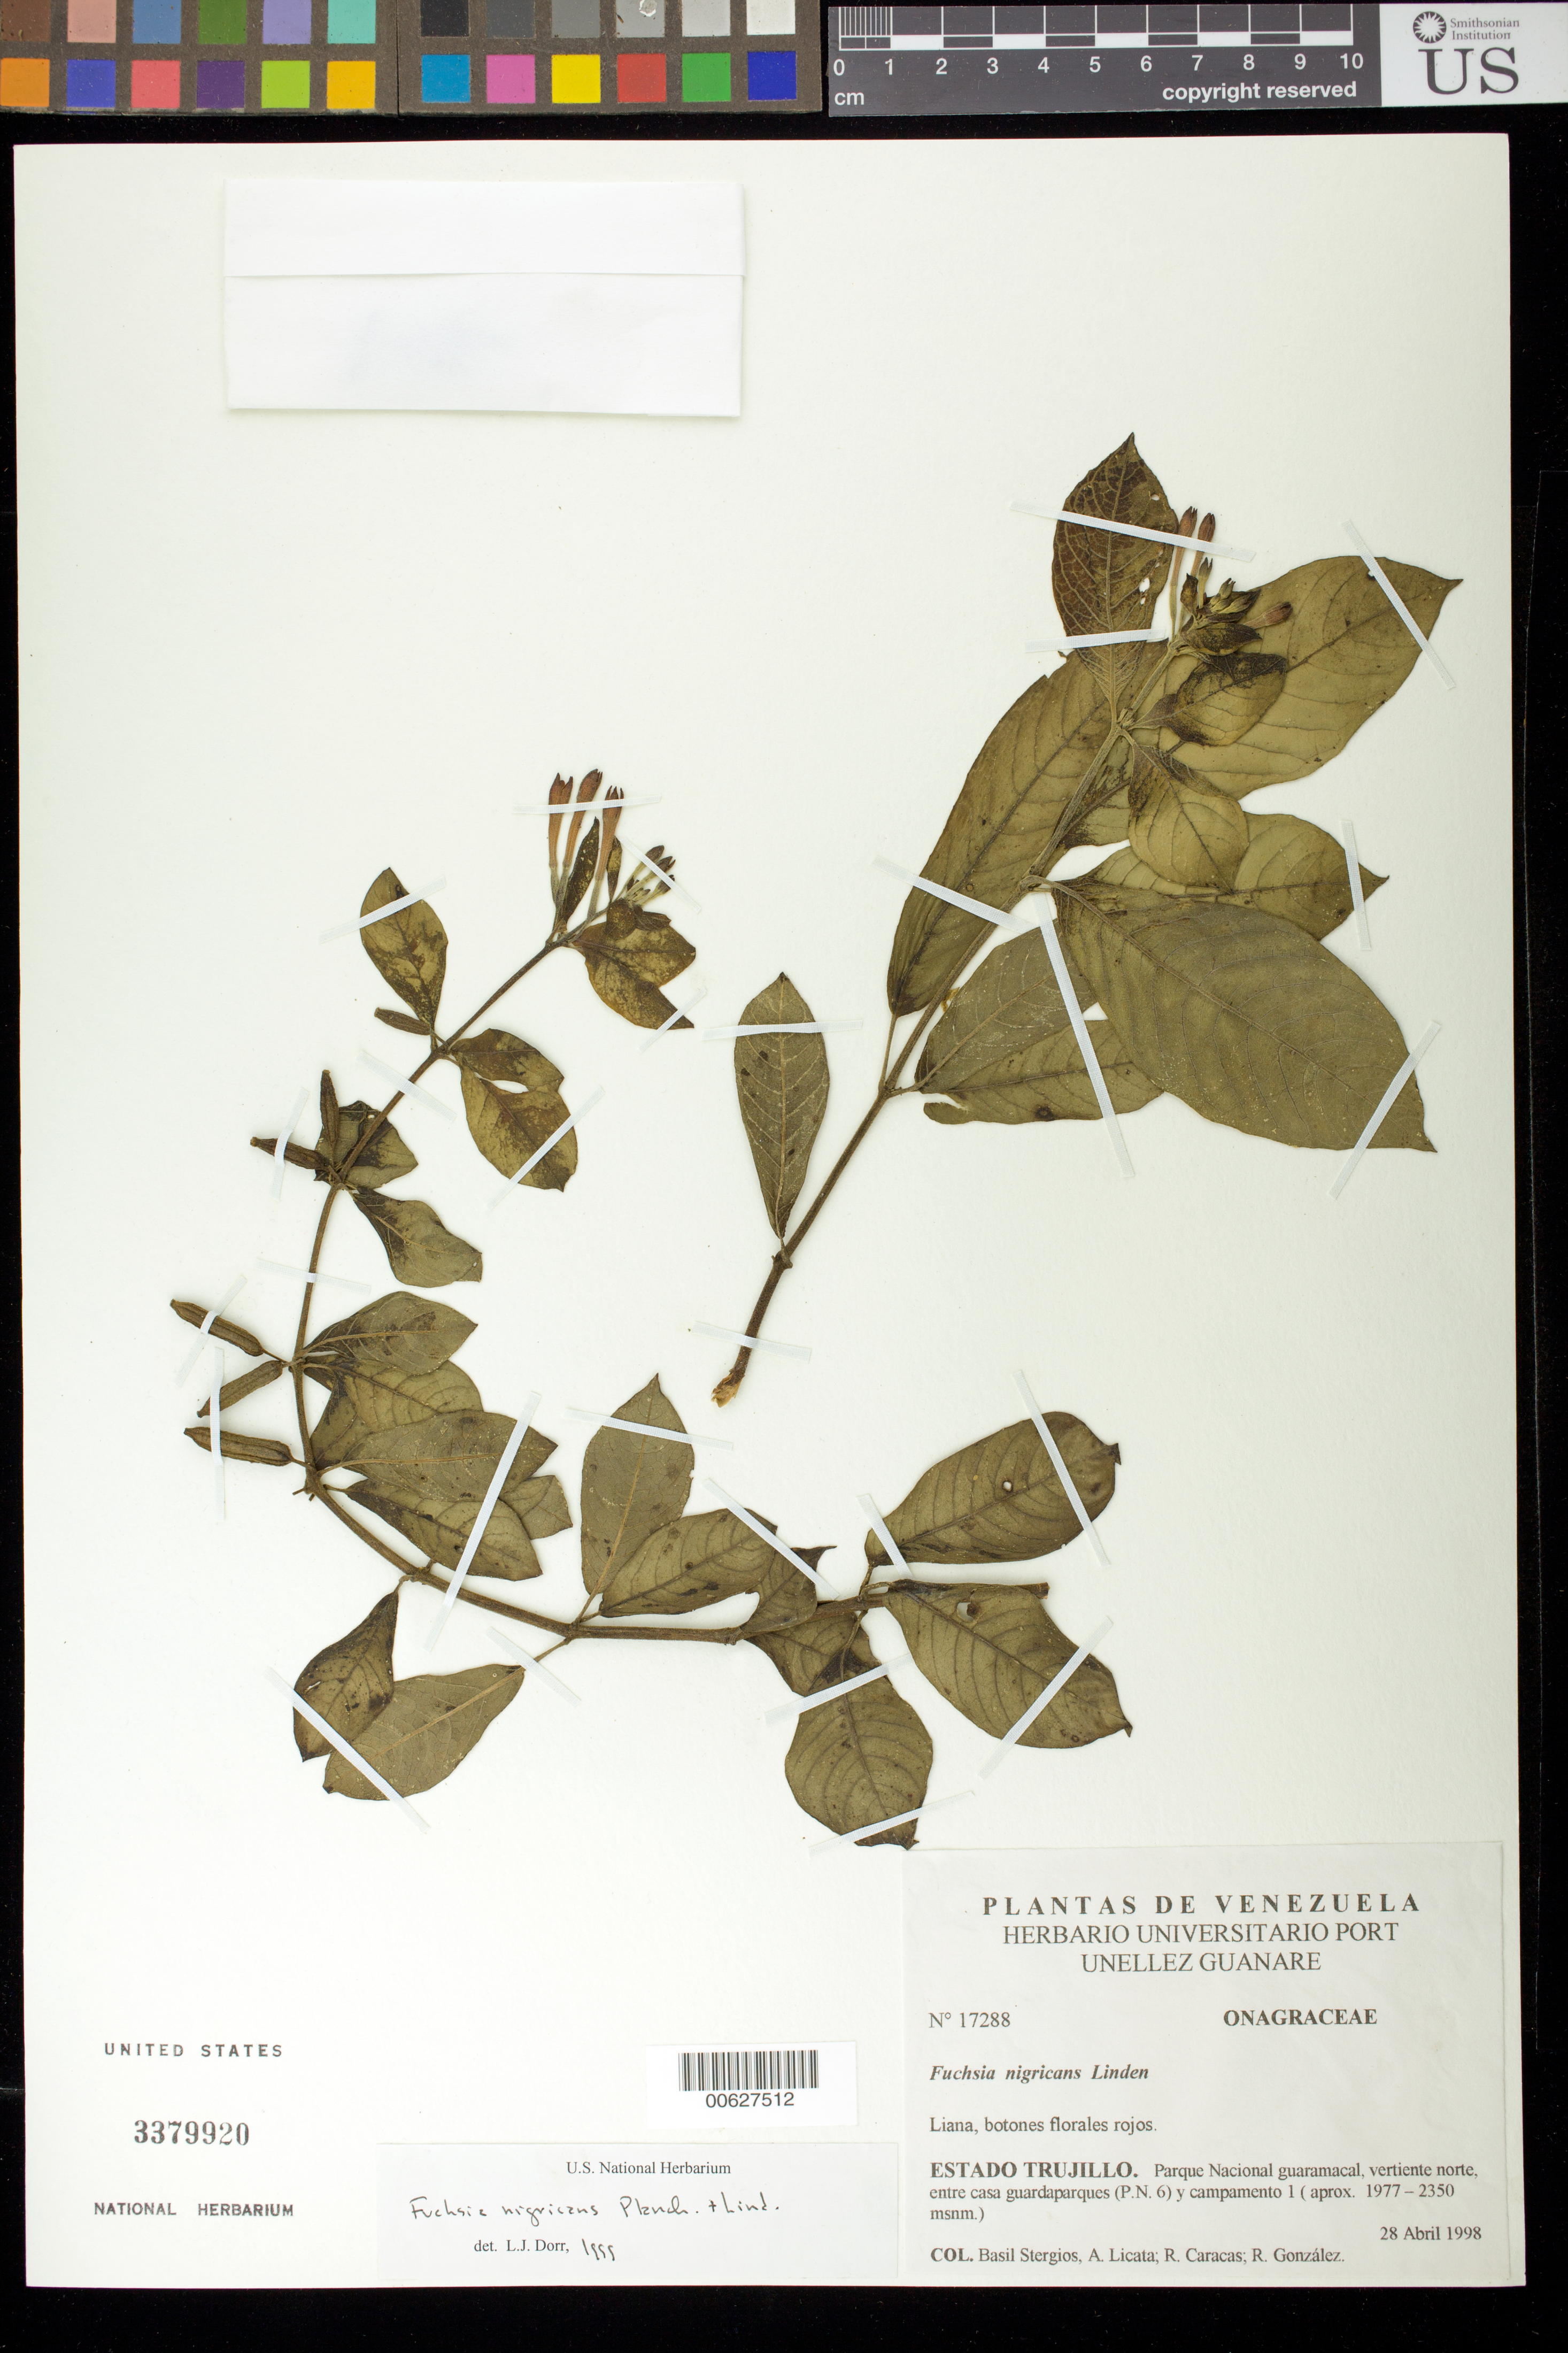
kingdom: Plantae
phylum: Tracheophyta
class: Magnoliopsida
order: Myrtales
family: Onagraceae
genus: Fuchsia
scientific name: Fuchsia nigricans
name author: Linden ex Planch.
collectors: B. G. Stergios, A. Licata, R. Caracas & R. González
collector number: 17288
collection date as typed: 28 Apr 1998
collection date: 1998-04-28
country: Venezuela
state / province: Trujillo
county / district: Boconó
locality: Parque Nacional Guaramacal, vertiente N, entre casa guardaparques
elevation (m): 1977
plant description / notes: PORT, US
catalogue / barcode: US 3379920